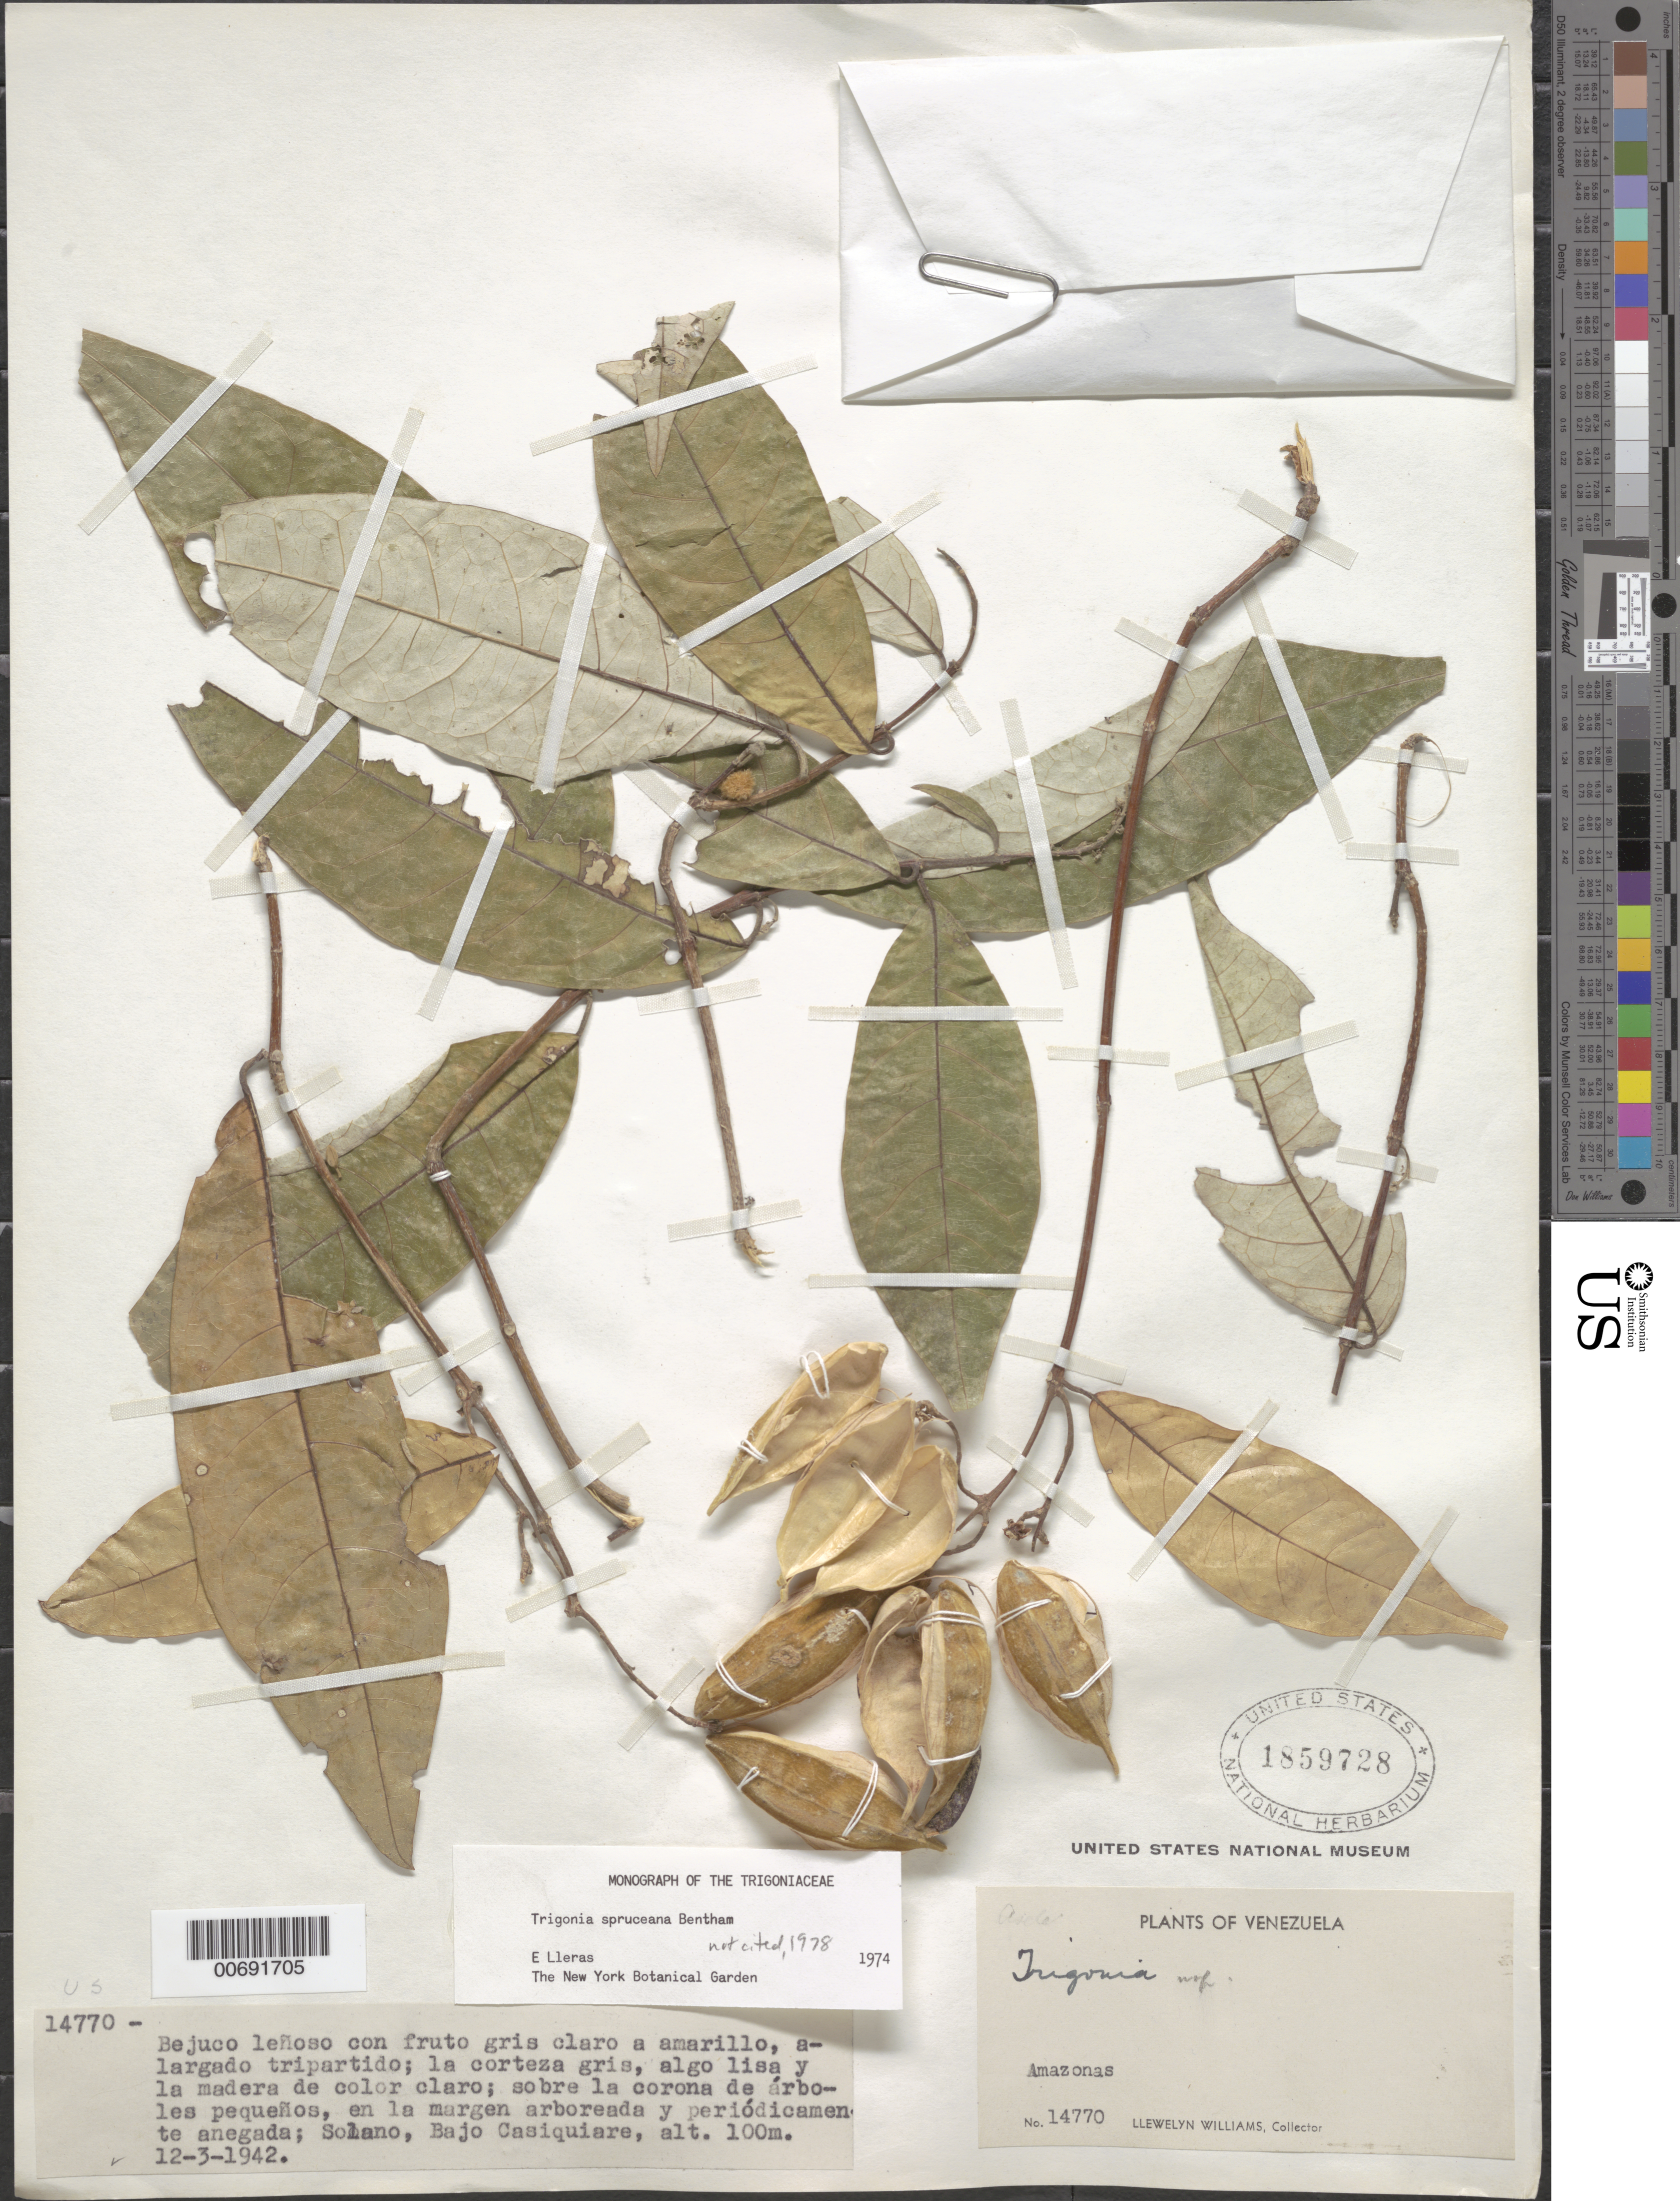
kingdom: Plantae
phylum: Tracheophyta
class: Magnoliopsida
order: Malpighiales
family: Trigoniaceae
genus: Trigonia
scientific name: Trigonia spruceana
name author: Benth. ex Warm.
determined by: Lleras, E.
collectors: Ll. Williams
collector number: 14770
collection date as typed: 12-Mar-42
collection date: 1942-03-12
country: Venezuela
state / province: Amazonas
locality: Solano, Bajo Río Casiquiare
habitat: Margen arboreada y periodicamente anegada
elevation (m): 100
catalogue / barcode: US 1859728